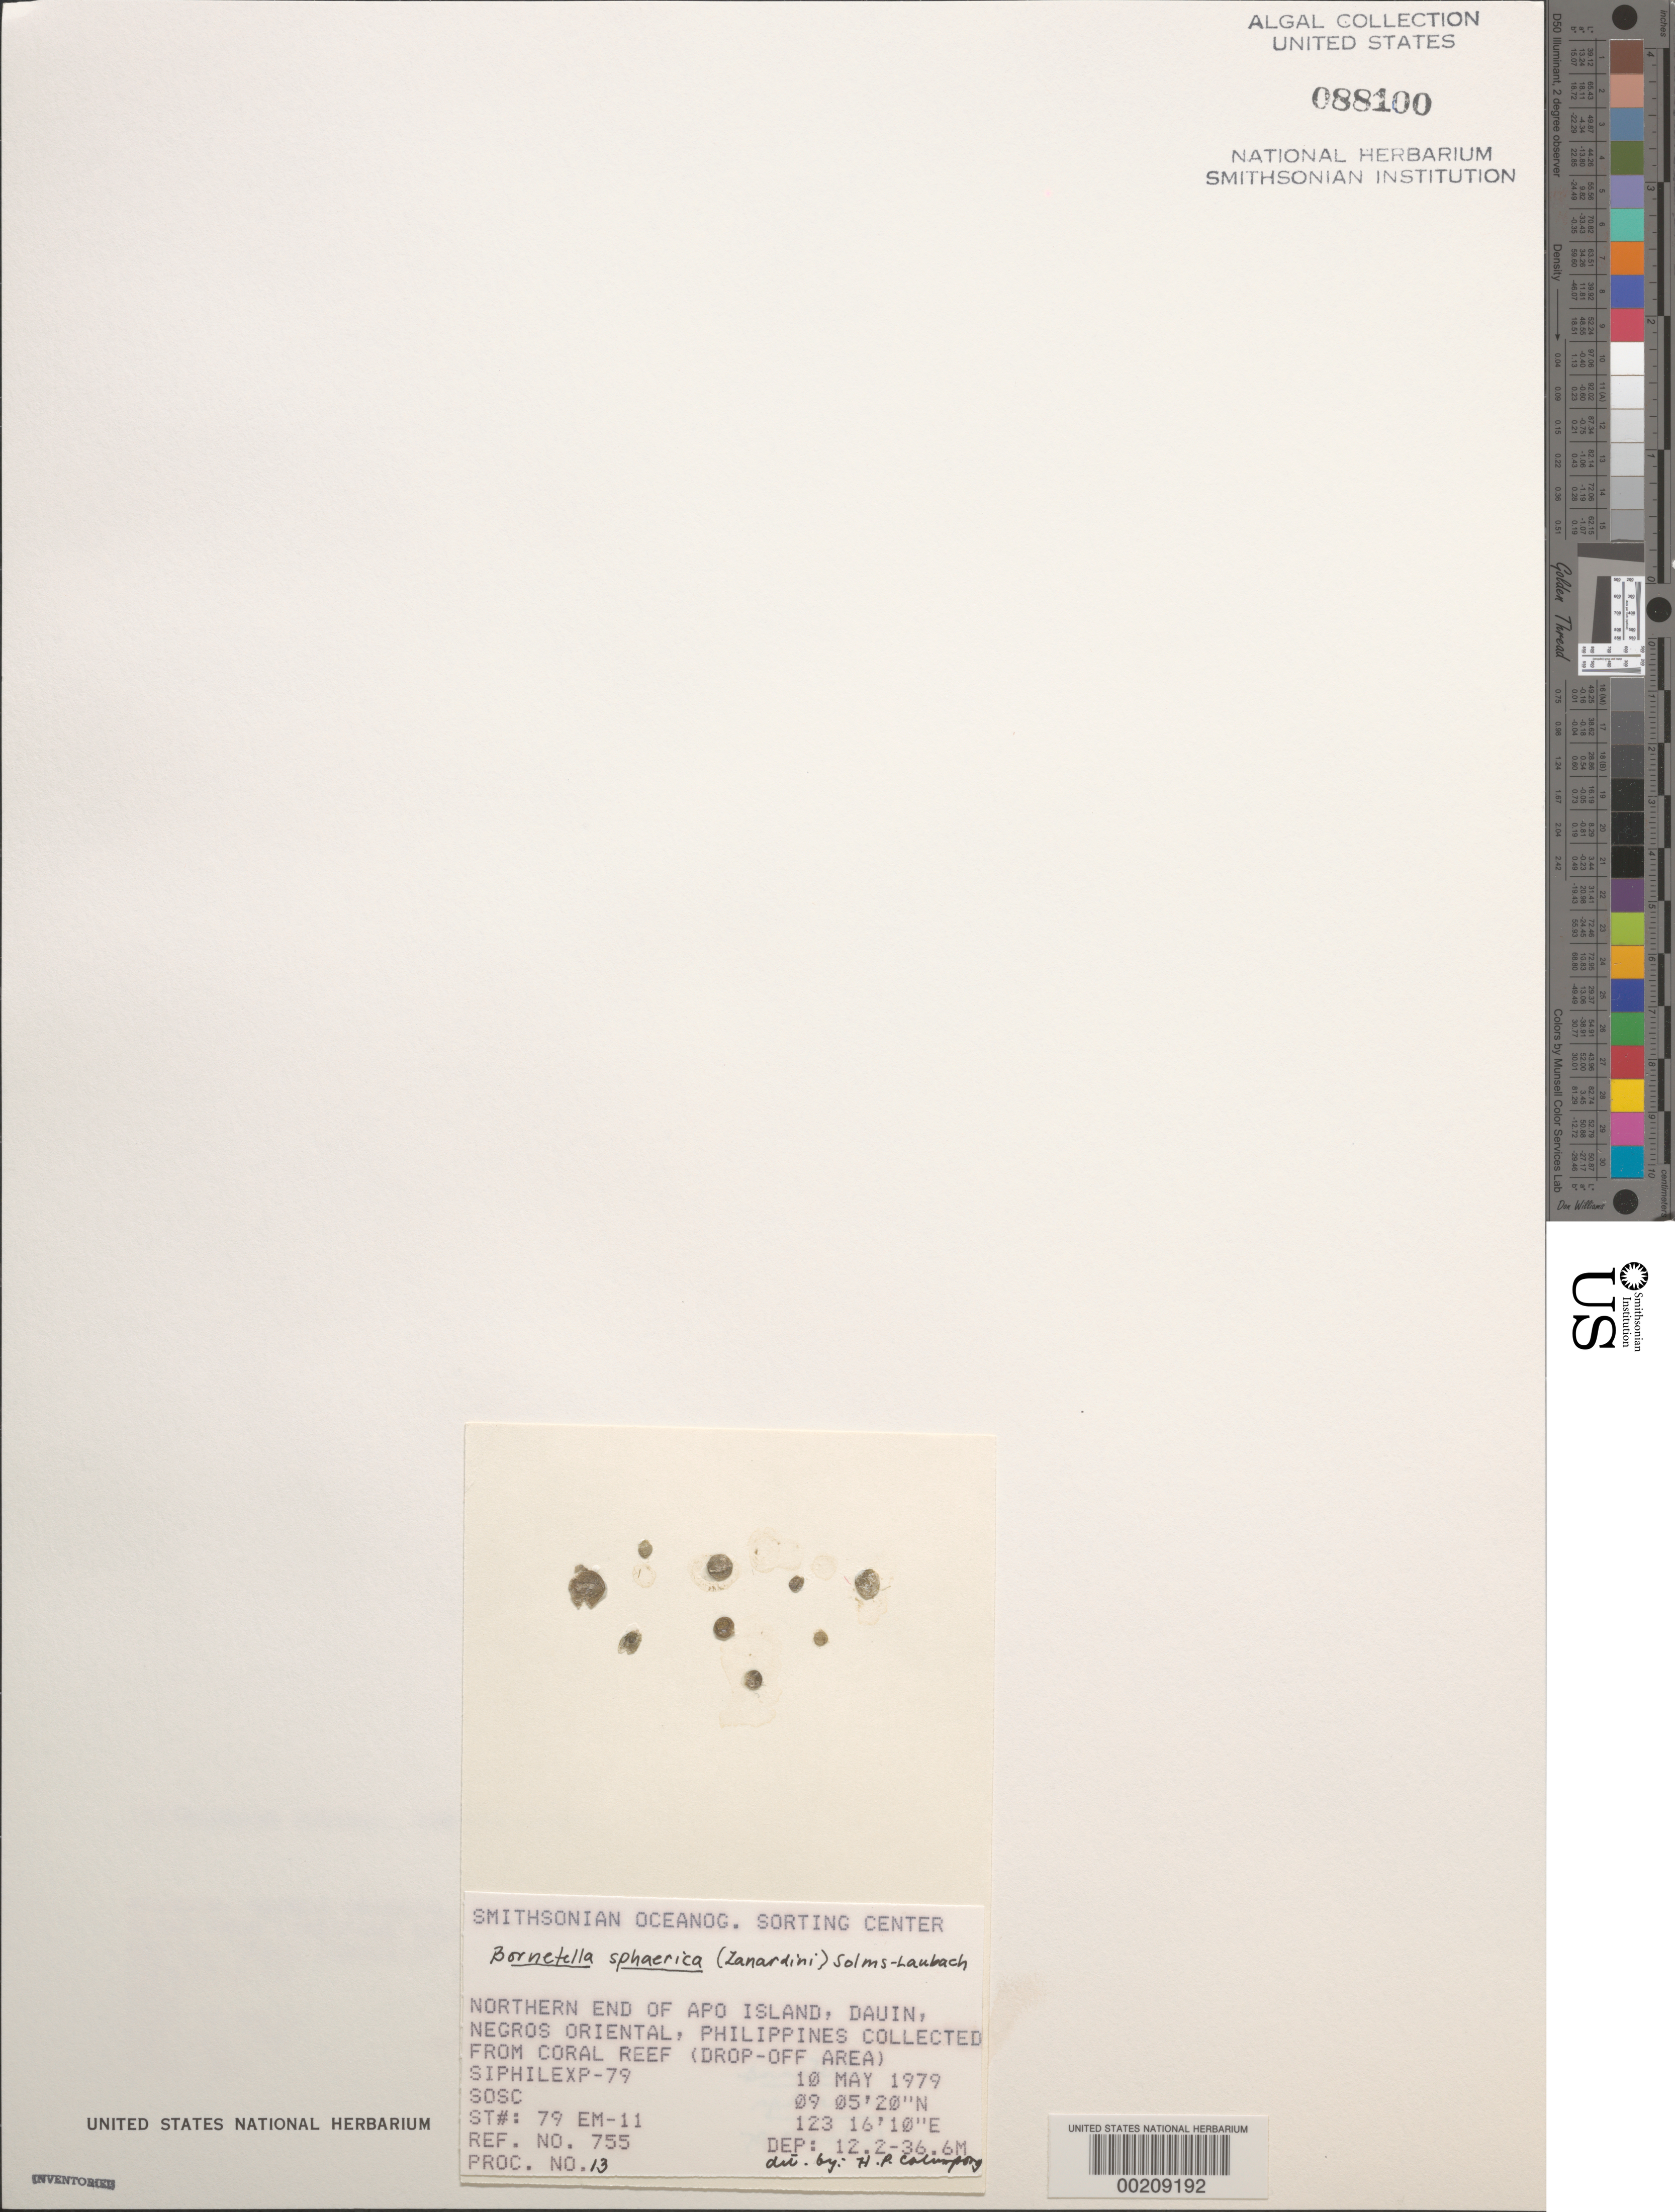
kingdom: Plantae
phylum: Chlorophyta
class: Ulvophyceae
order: Dasycladales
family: Dasycladaceae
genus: Bornetella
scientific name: Bornetella sphaerica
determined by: Calumpong, H. P.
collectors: SOSC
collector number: Station 79 Em-11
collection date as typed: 10 May 1978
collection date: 1978-05-10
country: Philippines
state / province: Central Visayas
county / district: Negros Oriental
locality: Apo island, dauin, negros oriental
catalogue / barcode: US 88100